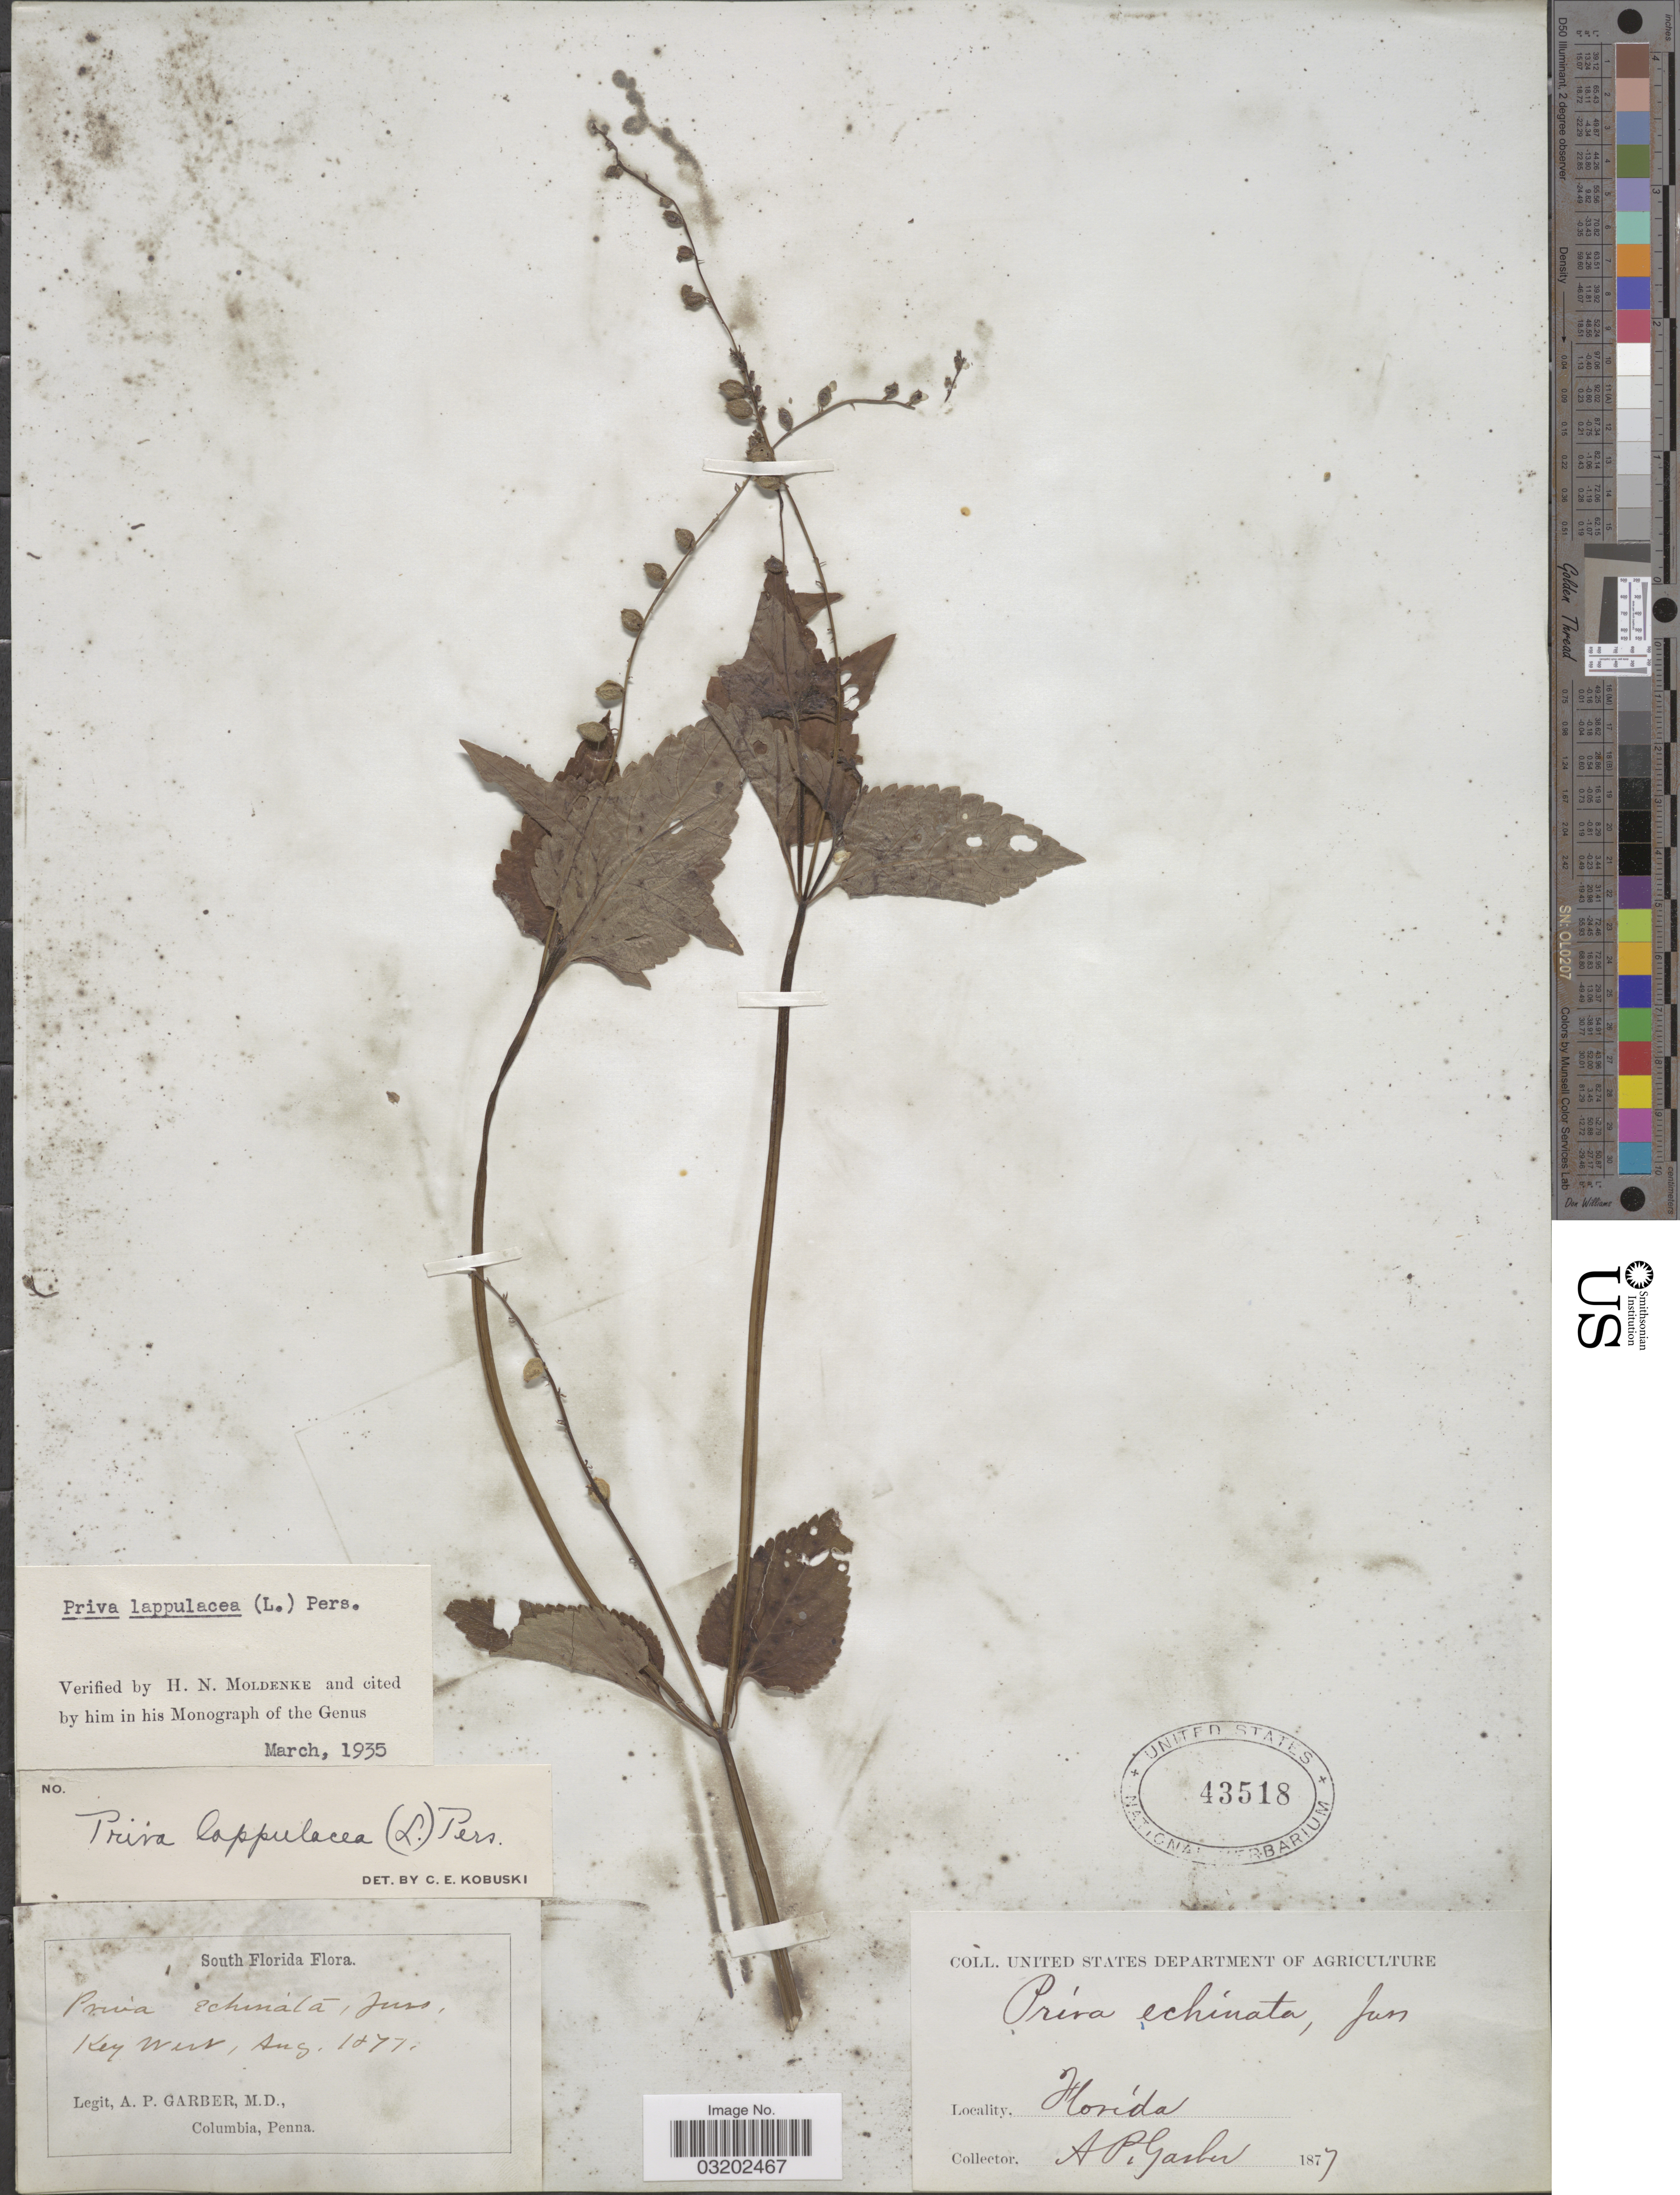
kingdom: Plantae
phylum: Tracheophyta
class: Magnoliopsida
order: Lamiales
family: Verbenaceae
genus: Priva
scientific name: Priva lappulacea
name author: (L.) Pers.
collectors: A. P. Garber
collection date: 1887-08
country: United States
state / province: Florida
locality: South Florida, Key West.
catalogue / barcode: US 43518